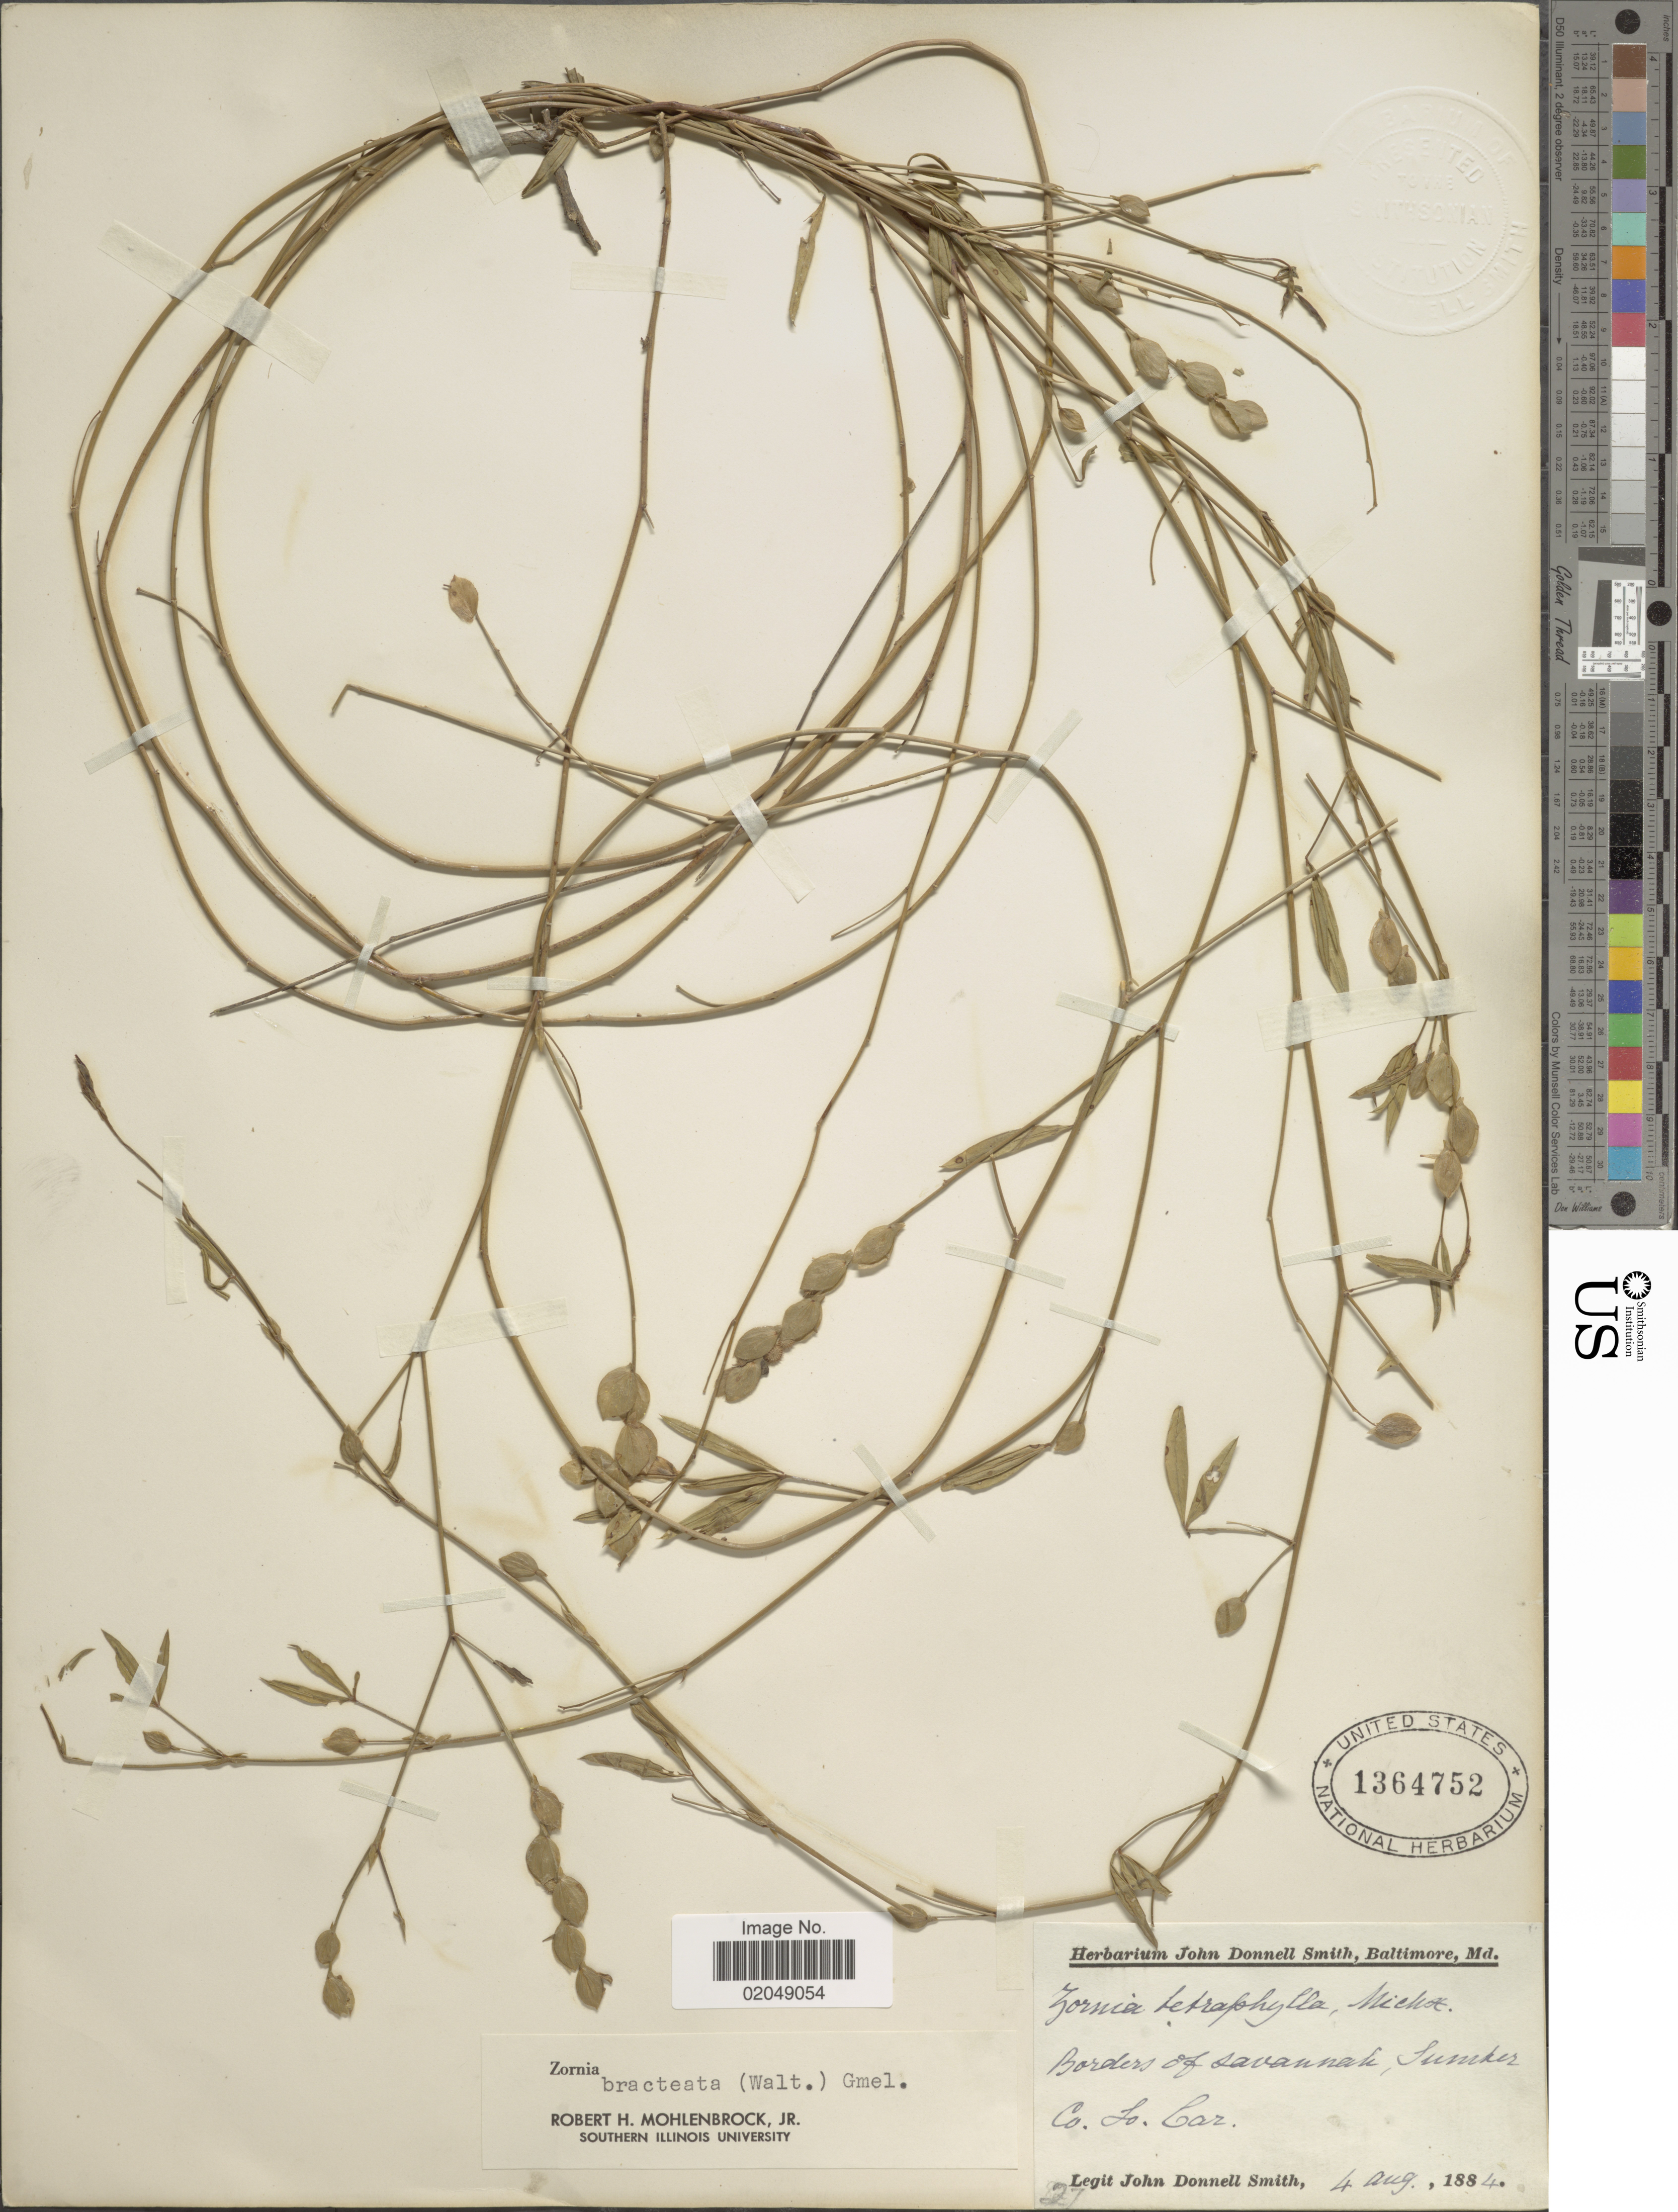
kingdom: Plantae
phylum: Tracheophyta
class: Magnoliopsida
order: Fabales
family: Fabaceae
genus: Zornia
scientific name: Zornia bracteata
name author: J.F. Gmel.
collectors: J. Donnell Smith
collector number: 27*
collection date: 1884-08-04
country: United States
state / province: South Carolina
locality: Sumter Co., So. Car.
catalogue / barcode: US 1364752